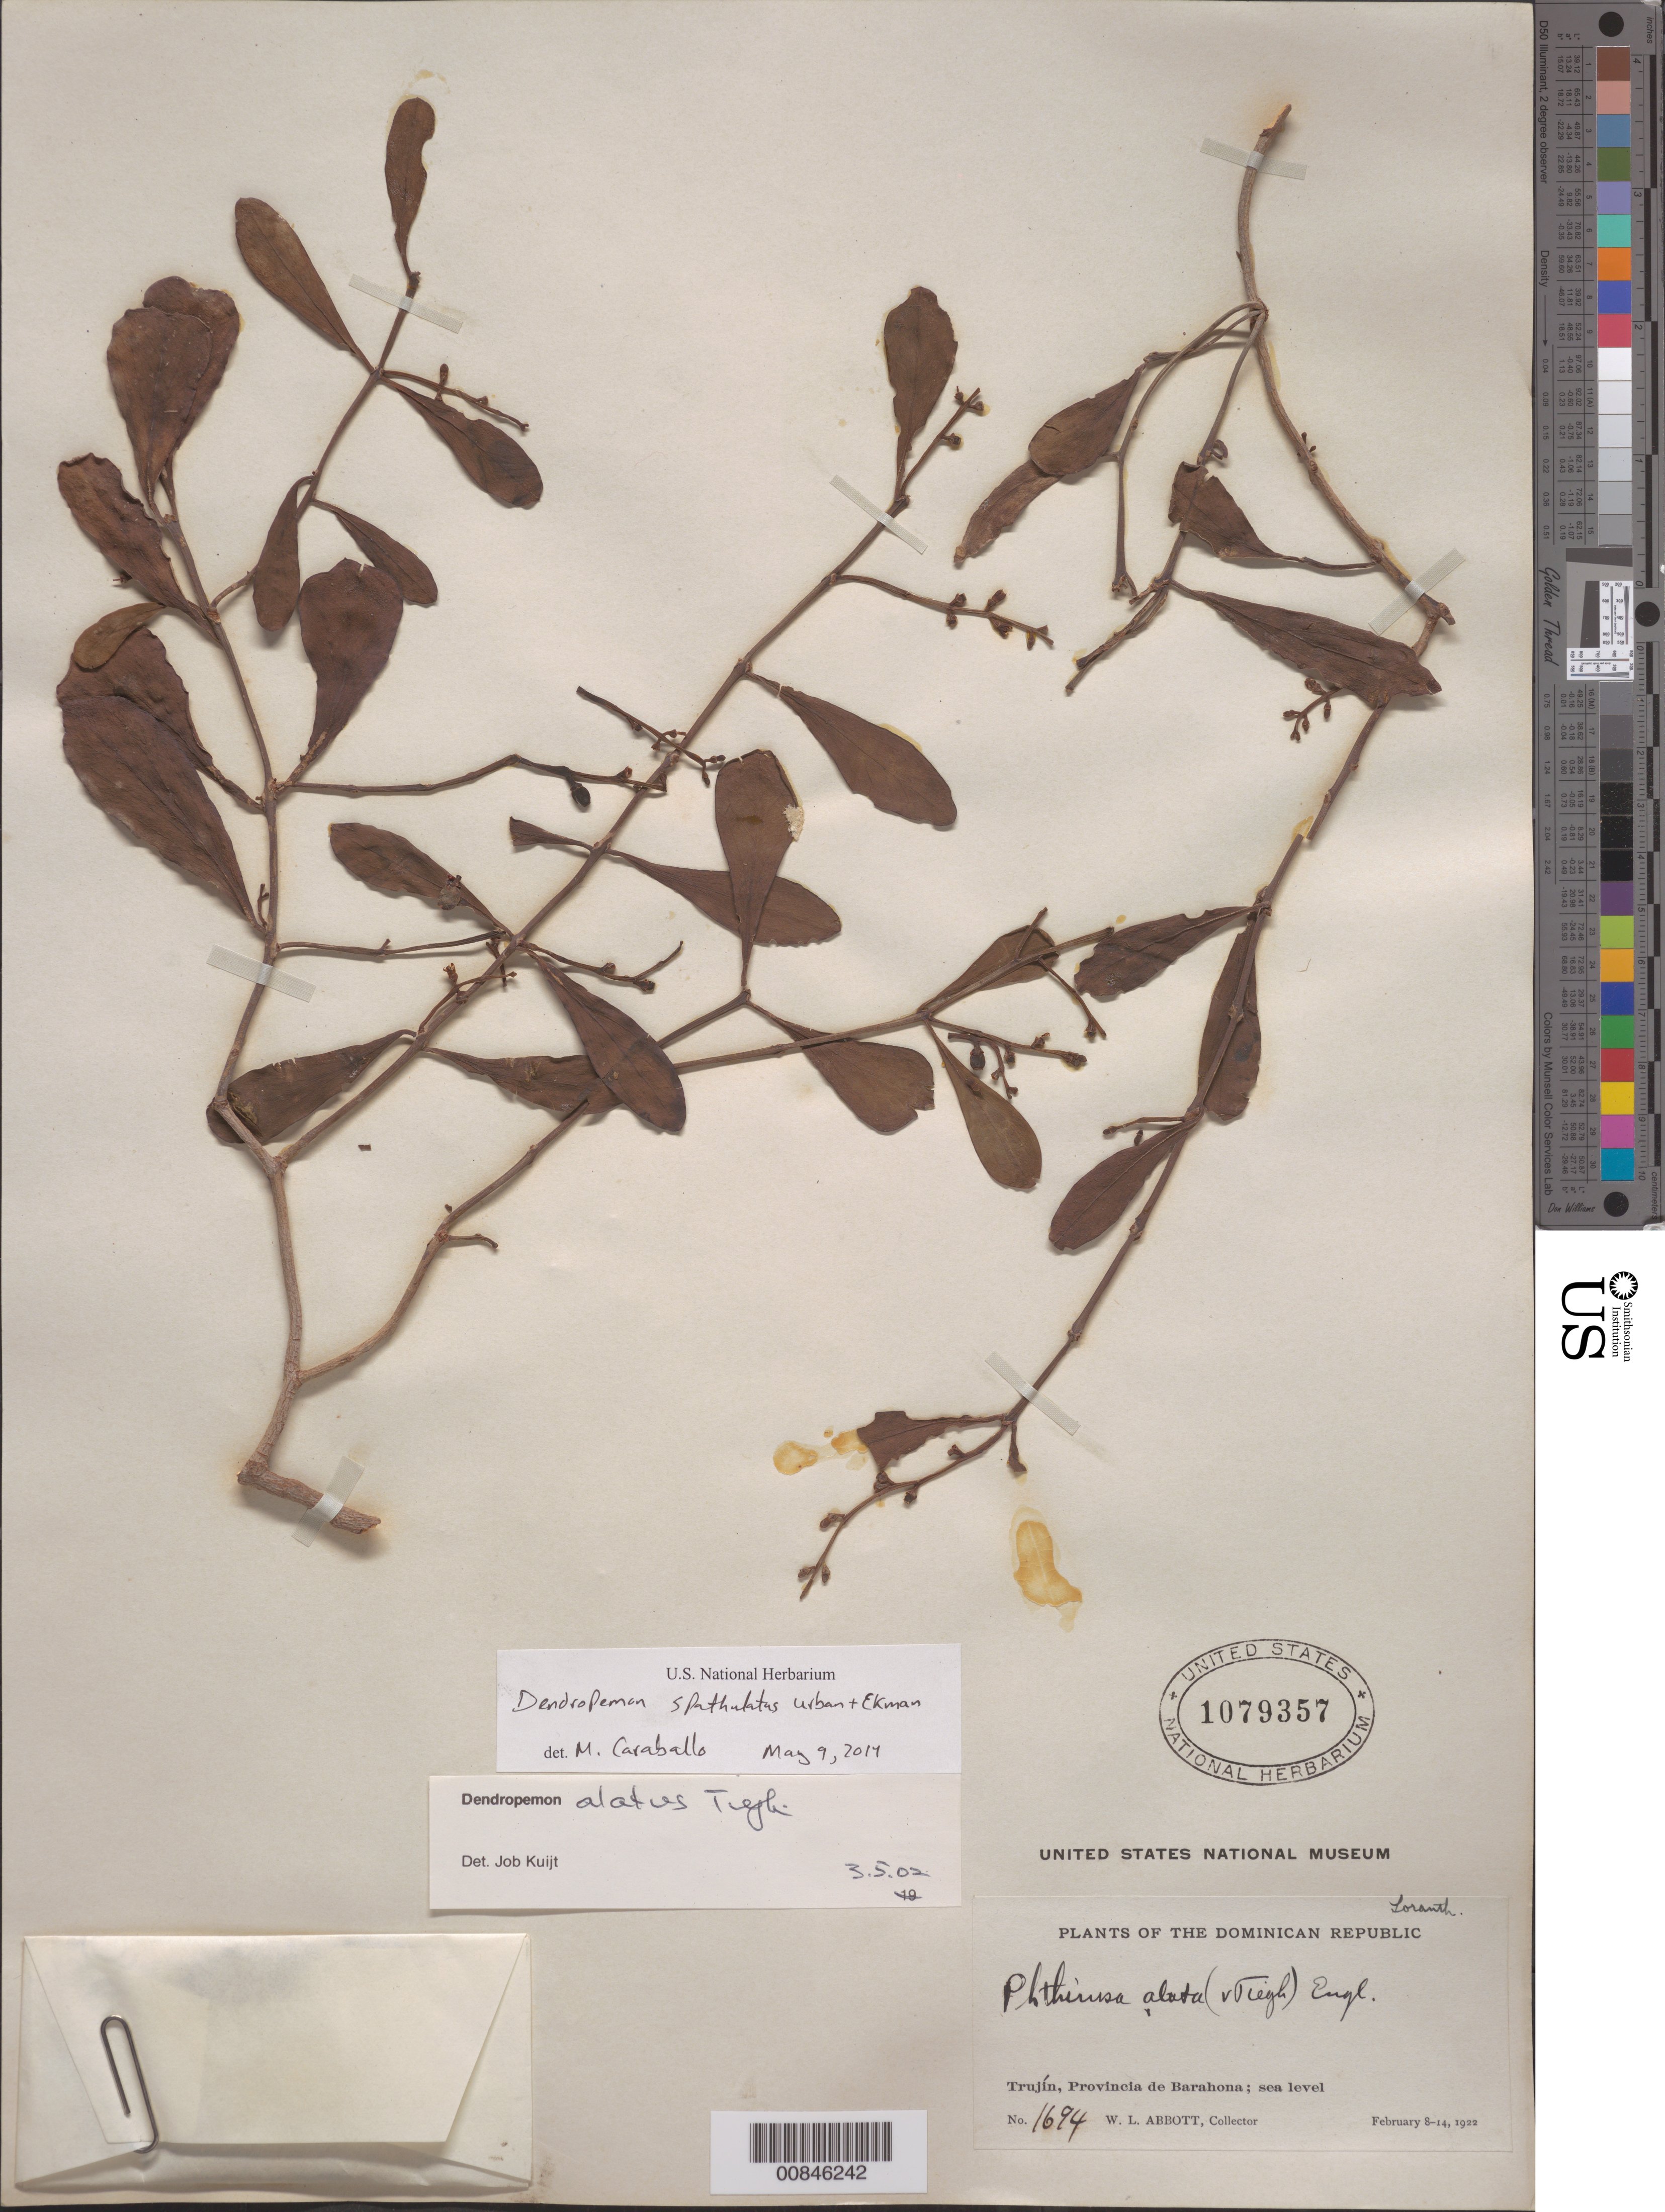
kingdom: Plantae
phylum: Tracheophyta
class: Magnoliopsida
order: Santalales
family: Loranthaceae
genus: Dendropemon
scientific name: Dendropemon spathulatus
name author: Urb. & Ekman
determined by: Caraballo-Ortiz, Marcos A., (MISS), University of Mississippi (UNITED STATES)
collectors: W. L. Abbott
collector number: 1694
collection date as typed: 08 Feb 1922 to 14 Feb 1922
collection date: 1922-02-08/1922-02-14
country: Dominican Republic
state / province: Barahona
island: Hispaniola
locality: Trujín.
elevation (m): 0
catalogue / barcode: US 1079357